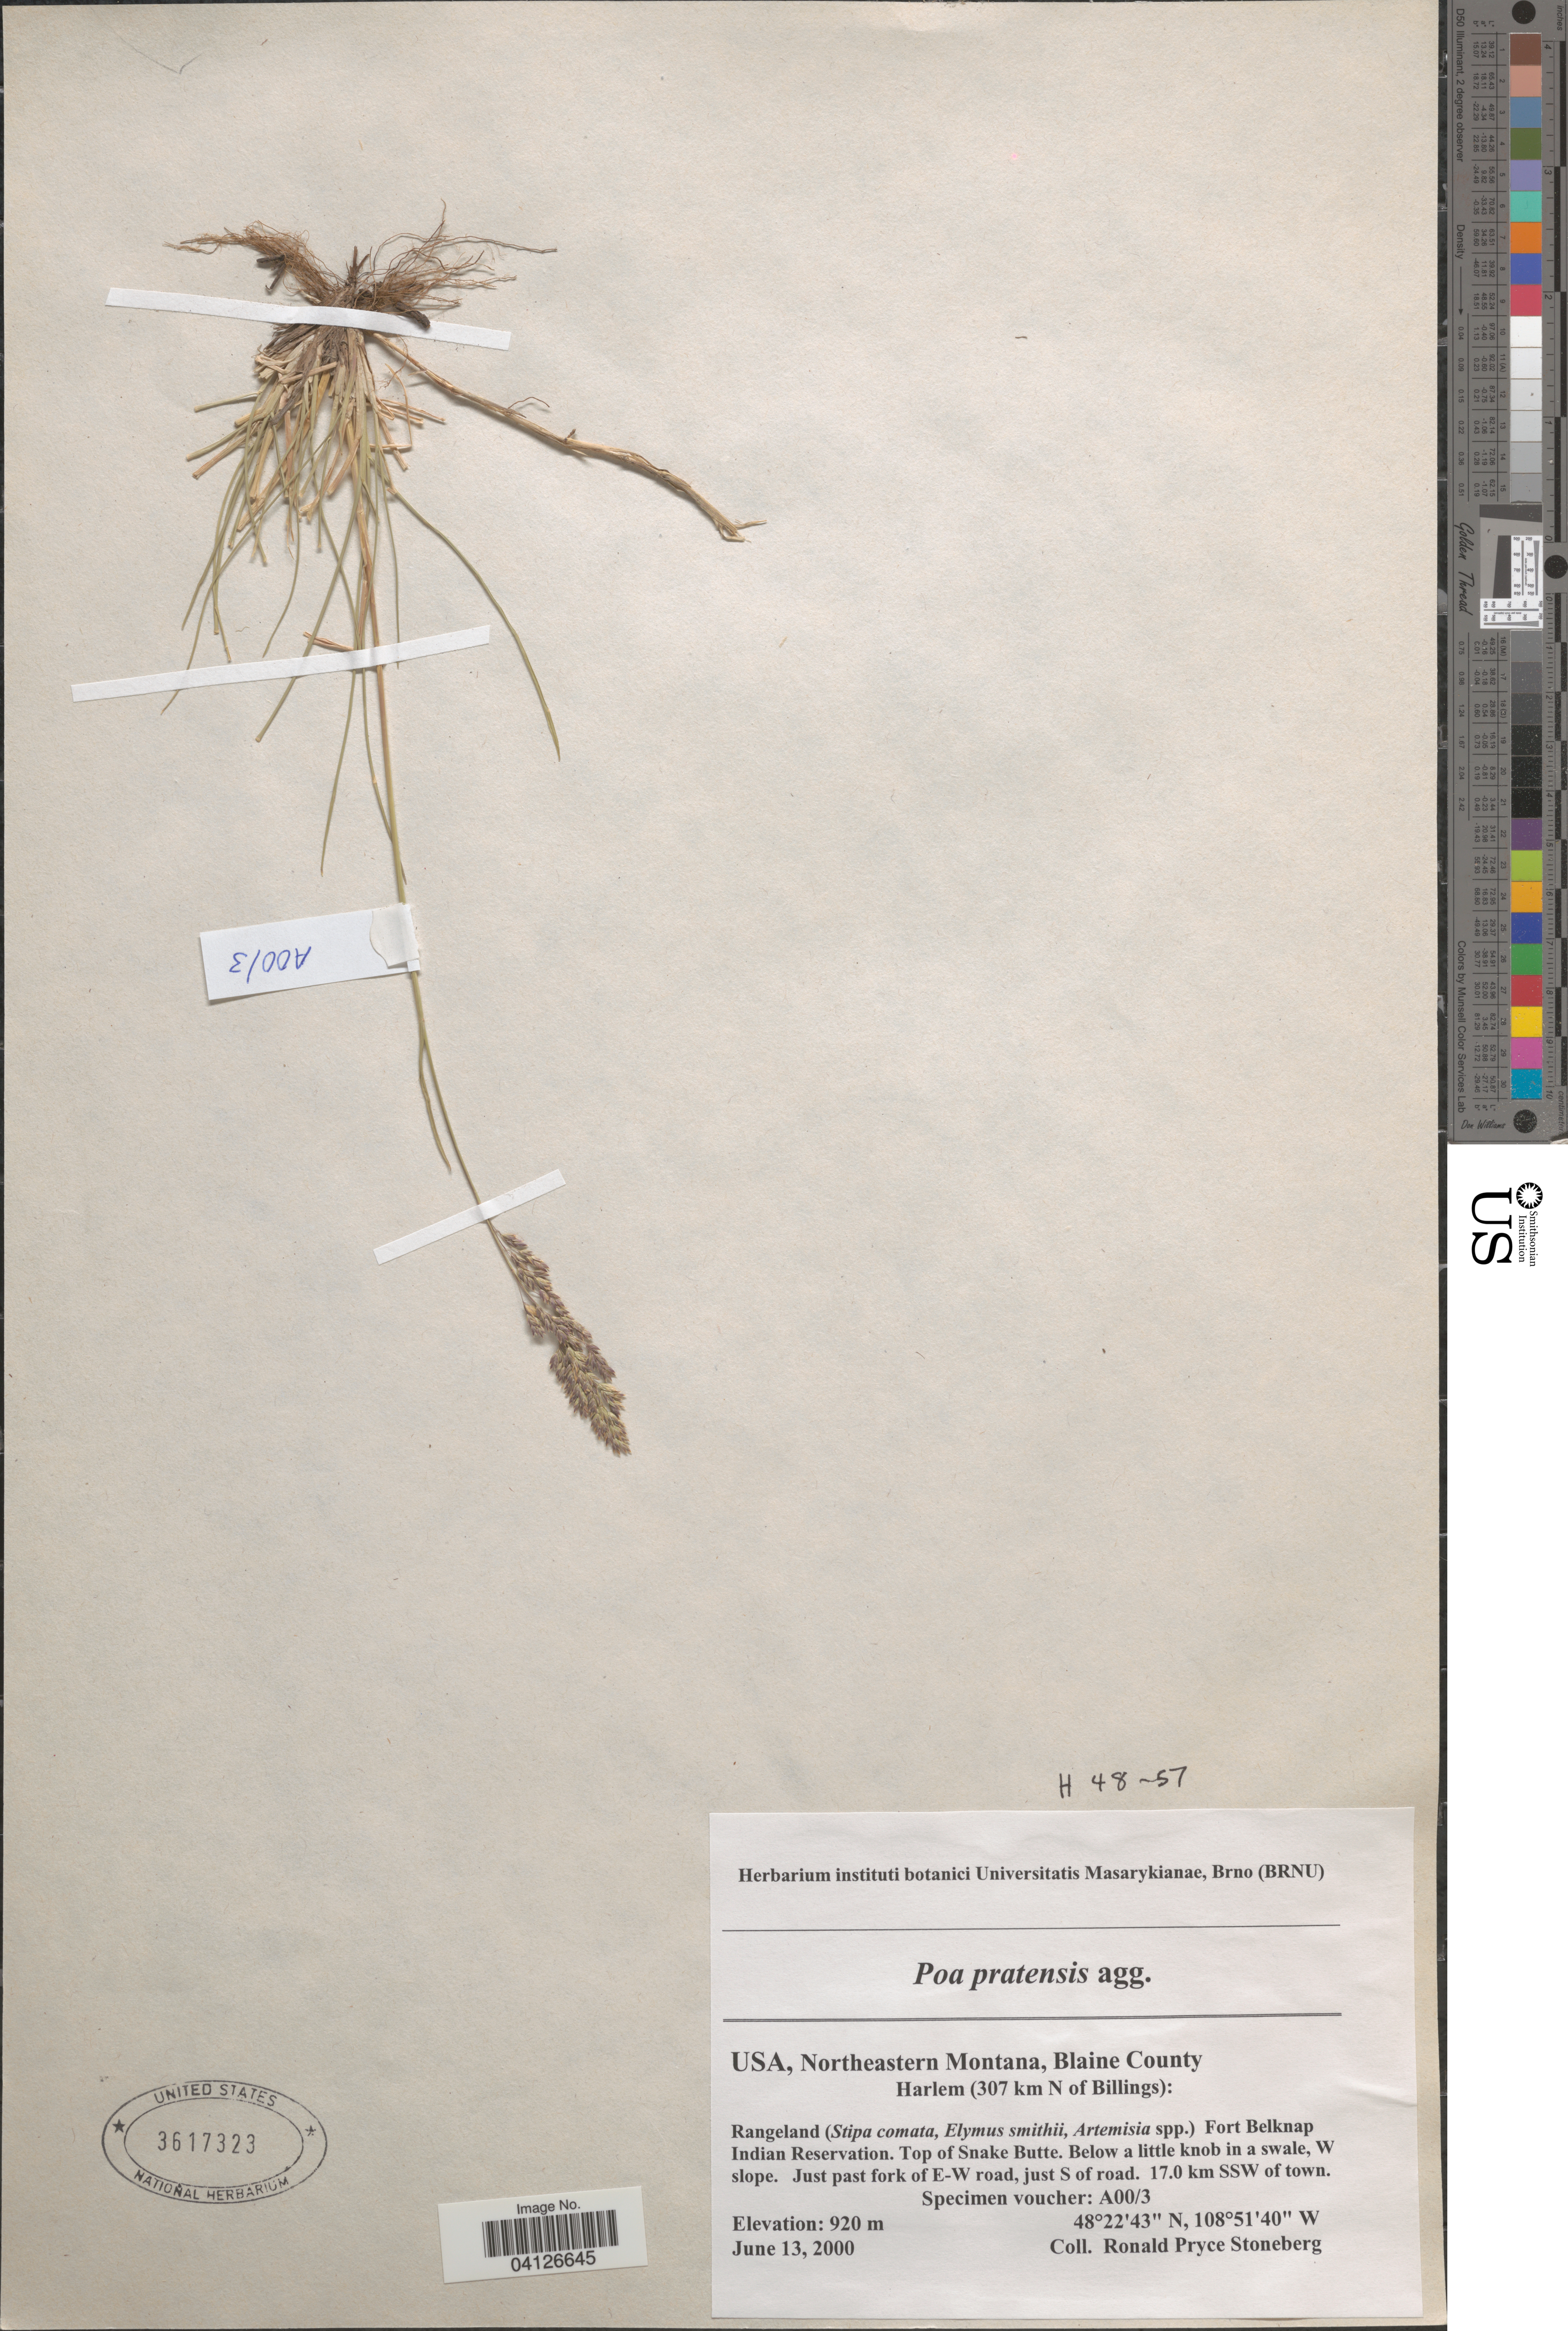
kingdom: Plantae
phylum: Tracheophyta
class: Liliopsida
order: Poales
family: Poaceae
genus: Poa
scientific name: Poa pratensis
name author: L.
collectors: R. Stoneberg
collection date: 2000-06-13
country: United States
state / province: Montana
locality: Northeastern Montana, Blaine County. Harlem (307 km N of Billings). Fort Belknap Indian Reservation. Top of Snake Butte. W slope. Just past fork of E-W road, just S of road. 17.0 km SSW of town.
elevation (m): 920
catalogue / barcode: US 3617323